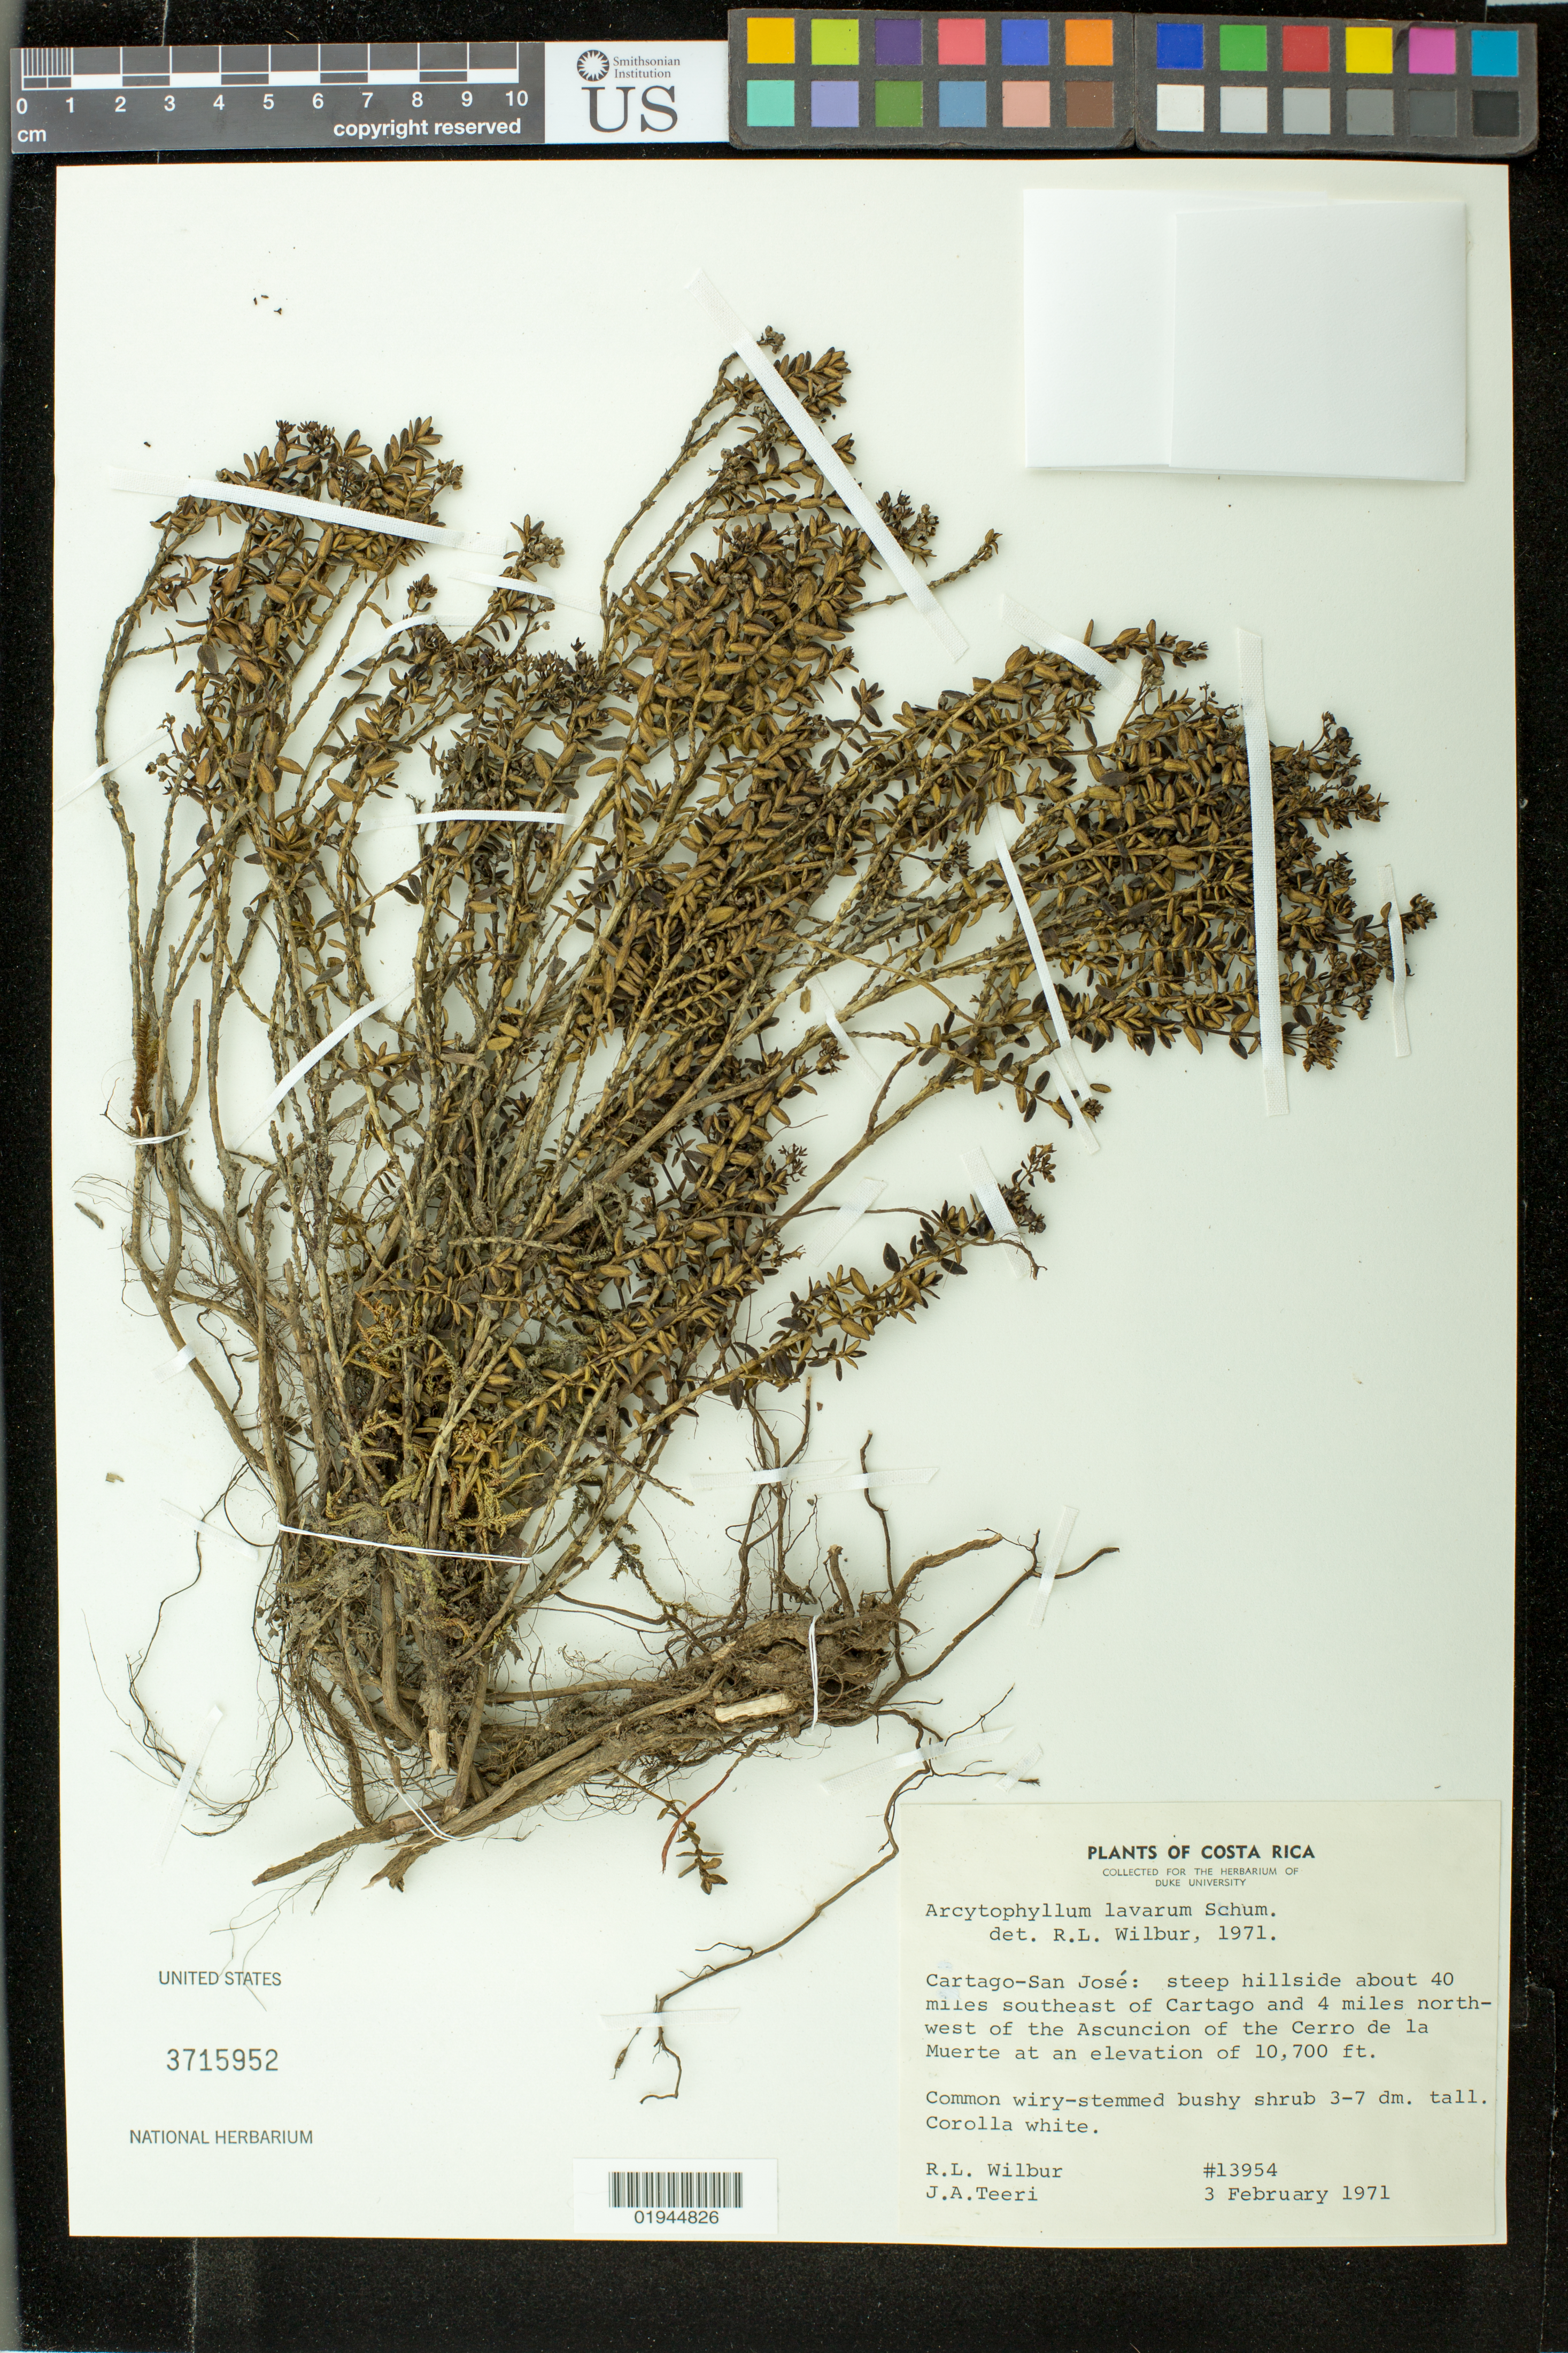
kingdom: Plantae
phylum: Tracheophyta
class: Magnoliopsida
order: Gentianales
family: Rubiaceae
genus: Arcytophyllum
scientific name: Arcytophyllum lavarum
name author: K. Schum. ex Standl.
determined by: Wilbur, R. L.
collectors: R. L. Wilbur & J. Teeri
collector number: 13954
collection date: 1971-02-03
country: Costa Rica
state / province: Cartago / San José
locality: Cartago-San José: about 40 miles southeast of Cartago and 4 miles north-west of the Ascuncion of the Cerro de la Muerte.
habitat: steep hillsides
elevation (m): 3261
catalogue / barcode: US 3715952